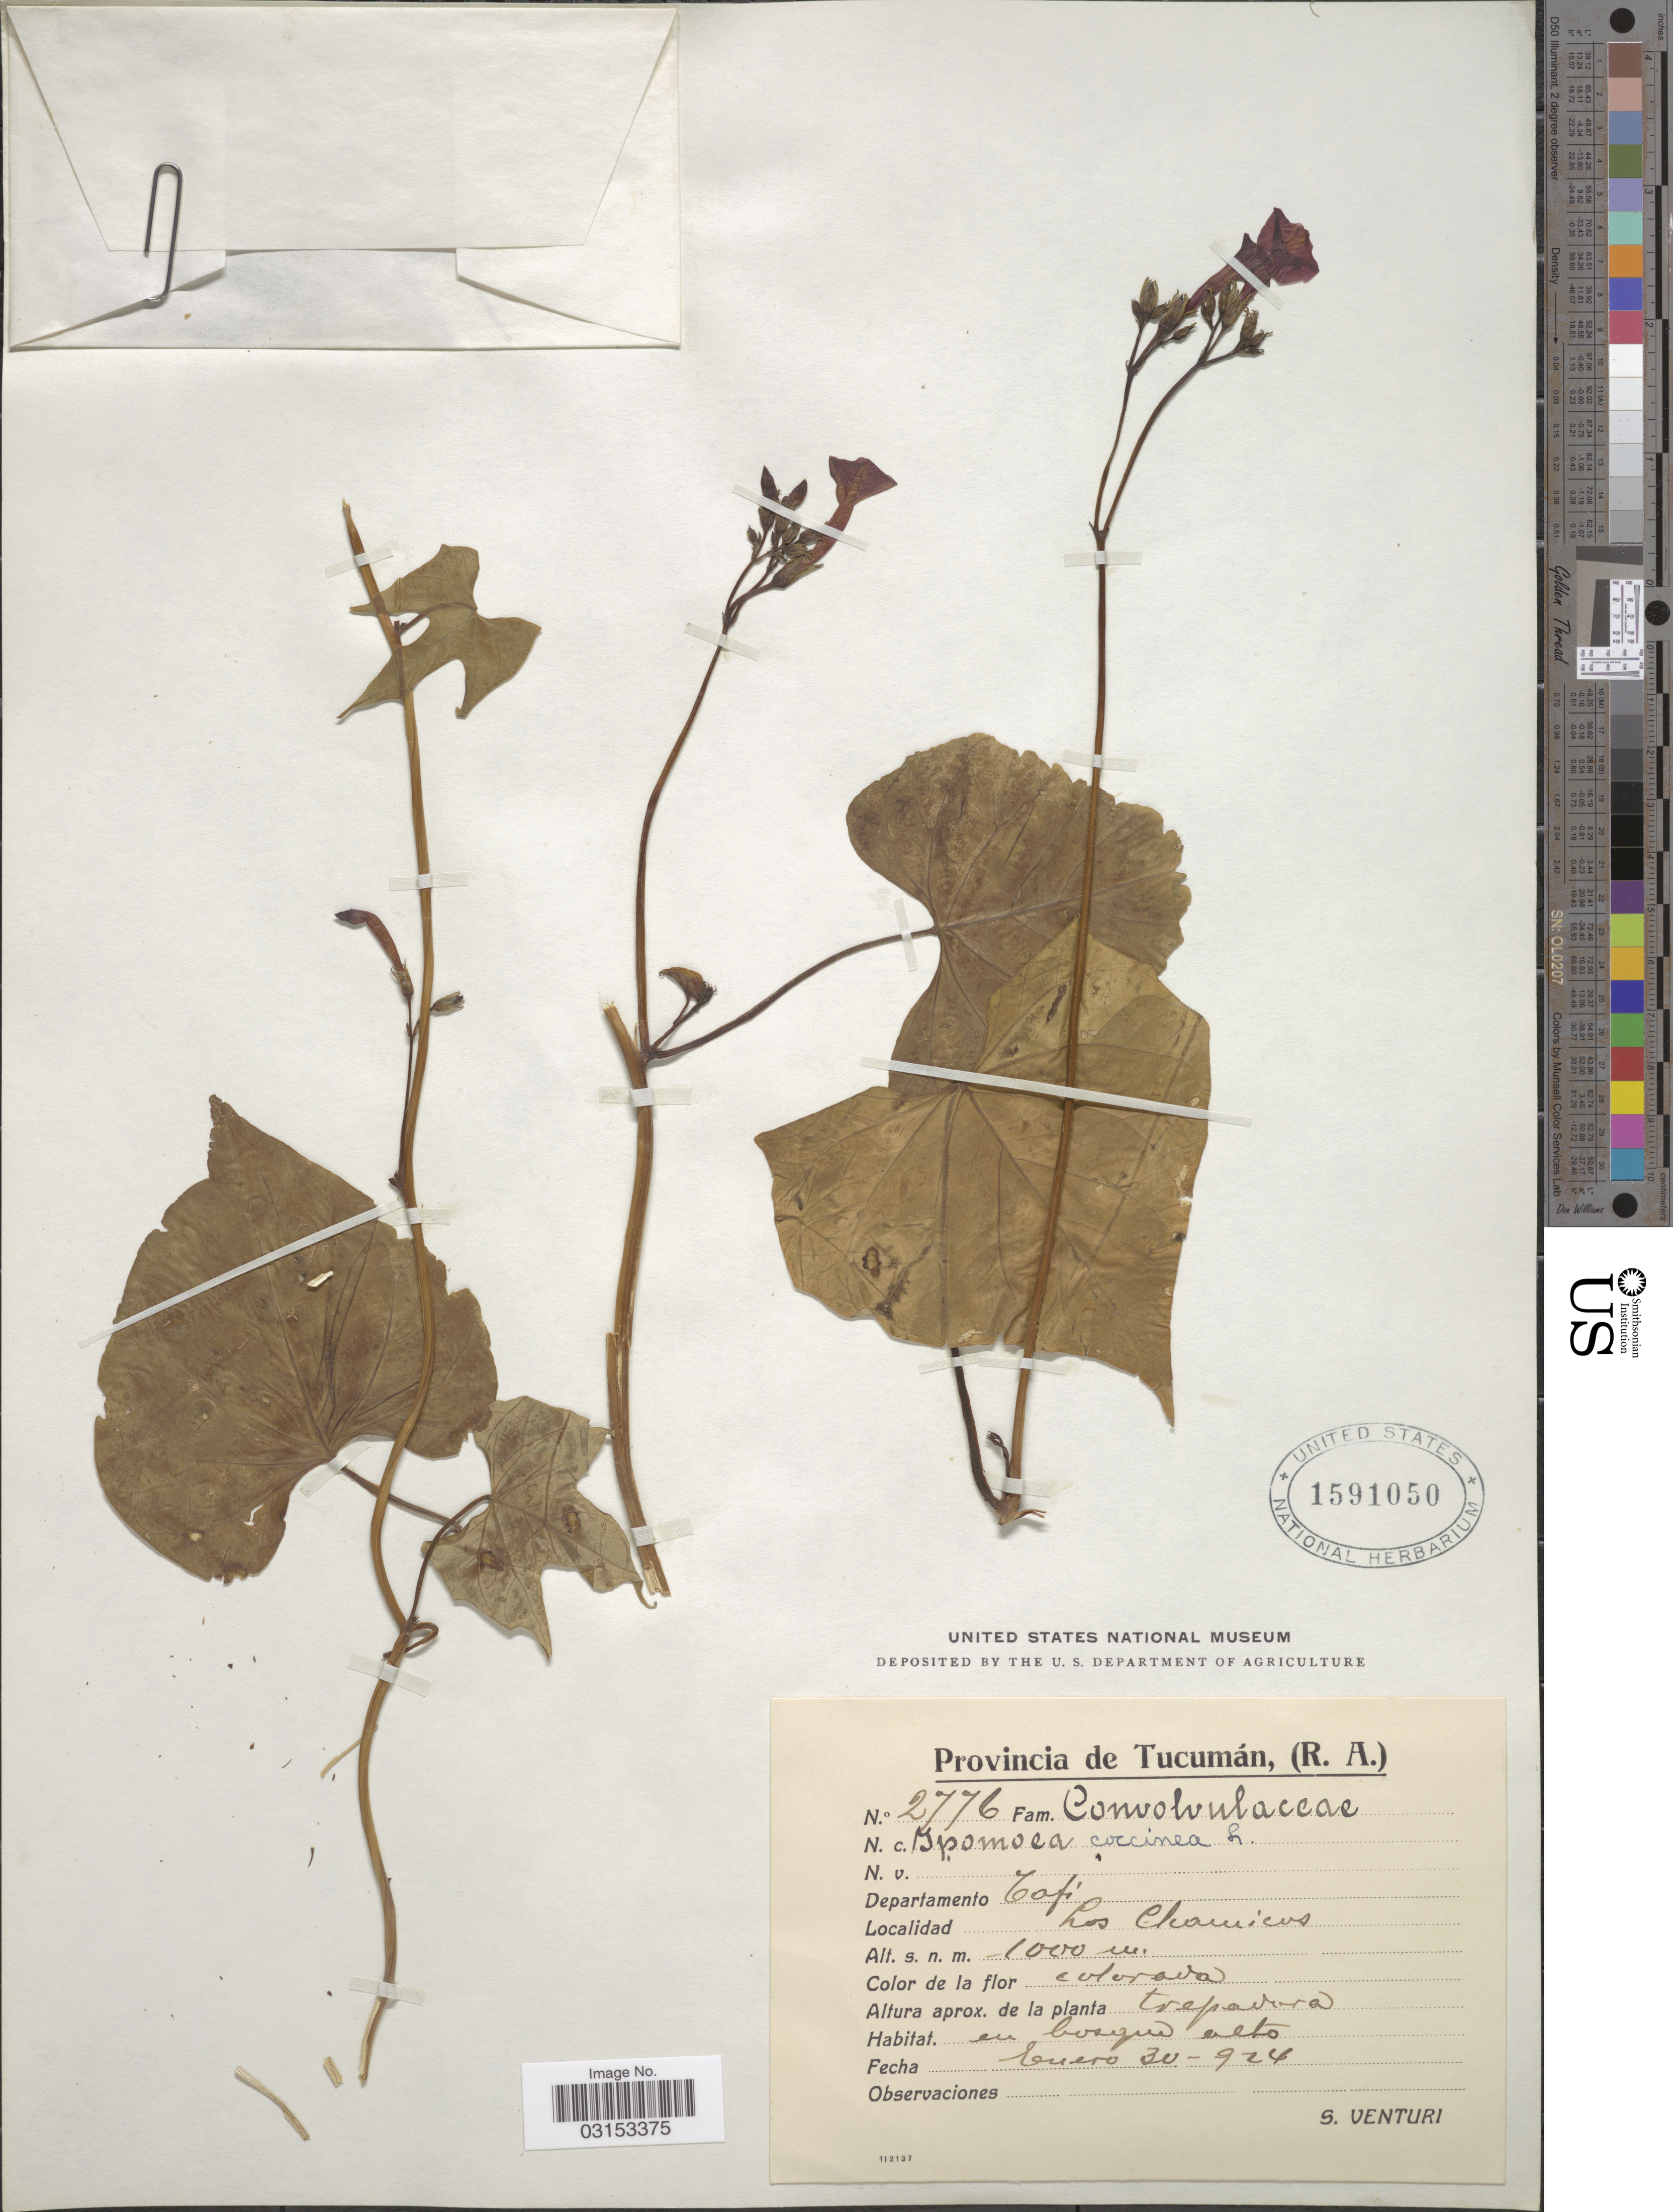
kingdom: Plantae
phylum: Tracheophyta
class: Magnoliopsida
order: Solanales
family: Convolvulaceae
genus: Ipomoea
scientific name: Ipomoea rubriflora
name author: O'Donell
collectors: S. Venturi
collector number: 2776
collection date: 1924-01-30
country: Argentina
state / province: Tucuman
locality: Departamento Tafi. Los Chamicos.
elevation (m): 1000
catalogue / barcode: US 1591050